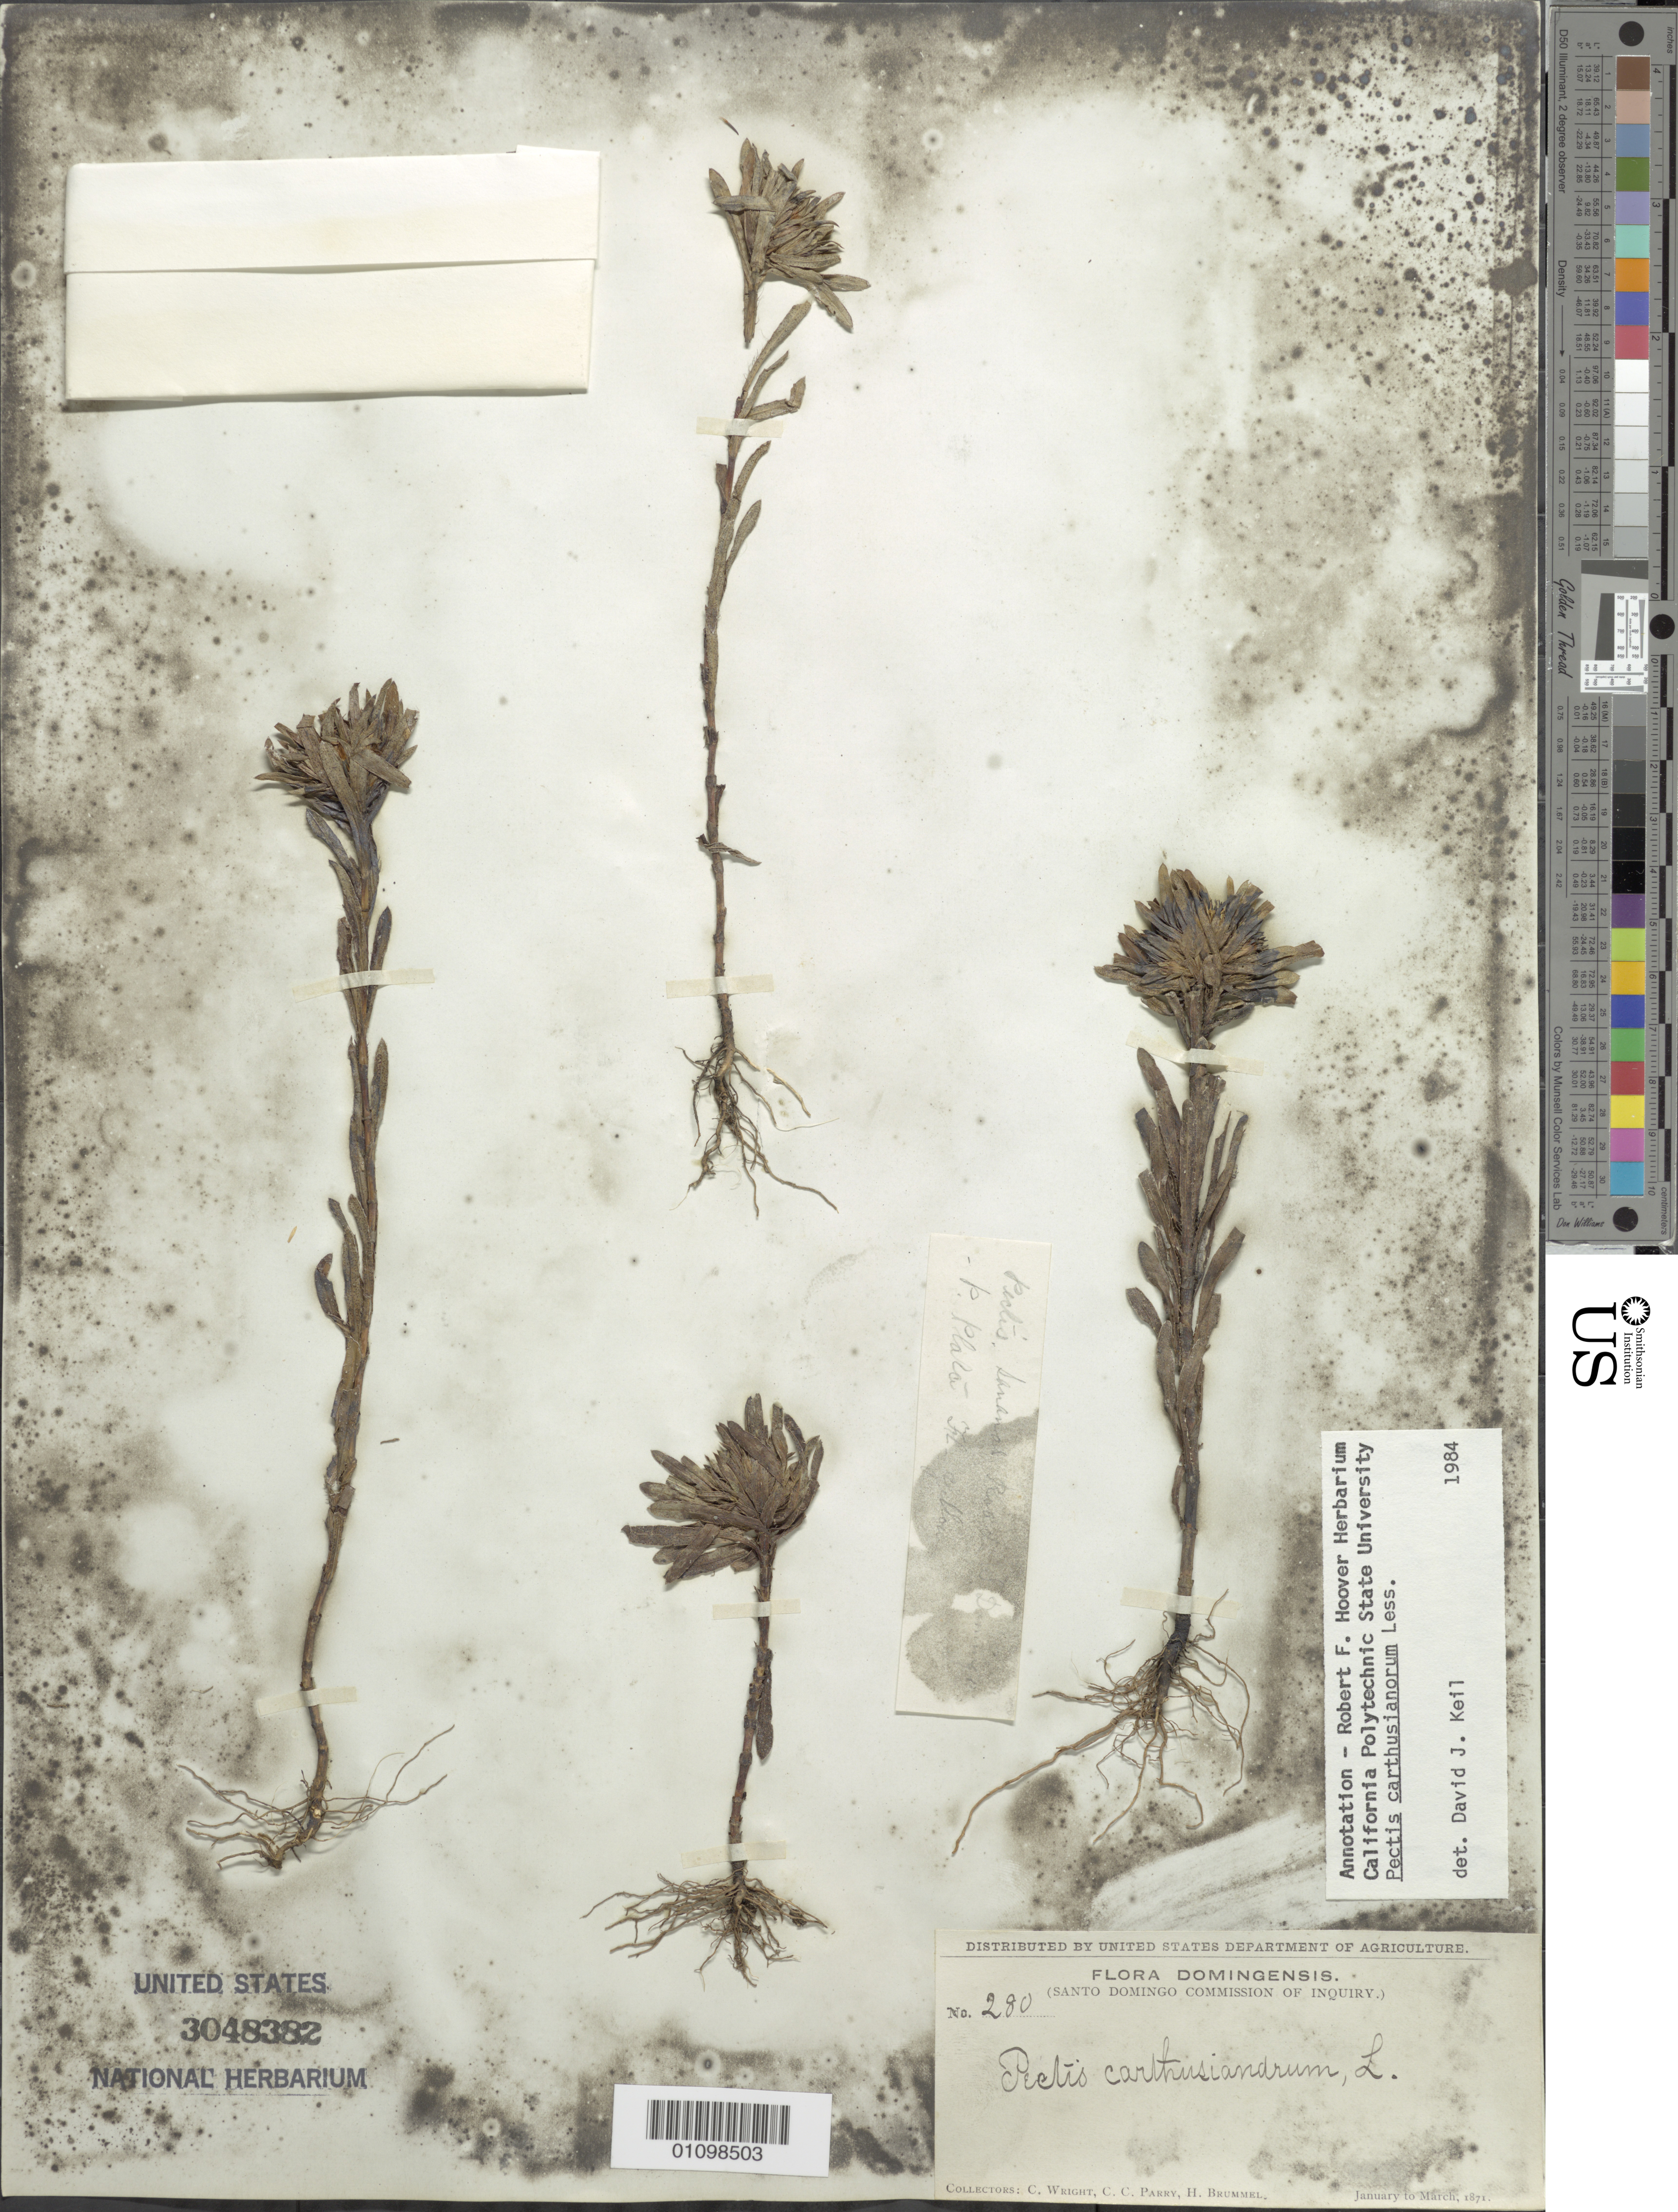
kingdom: Plantae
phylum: Tracheophyta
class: Magnoliopsida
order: Asterales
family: Asteraceae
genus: Pectis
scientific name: Pectis carthusianorum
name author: Less.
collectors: C. Wright, C. C. Parry & H. Brummel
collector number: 280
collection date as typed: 01 Jan 1871 to 31 Mar 1871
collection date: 1871-01-01/1871-03-31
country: Dominican Republic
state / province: Santo Domingo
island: Hispaniola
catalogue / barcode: US 3048382